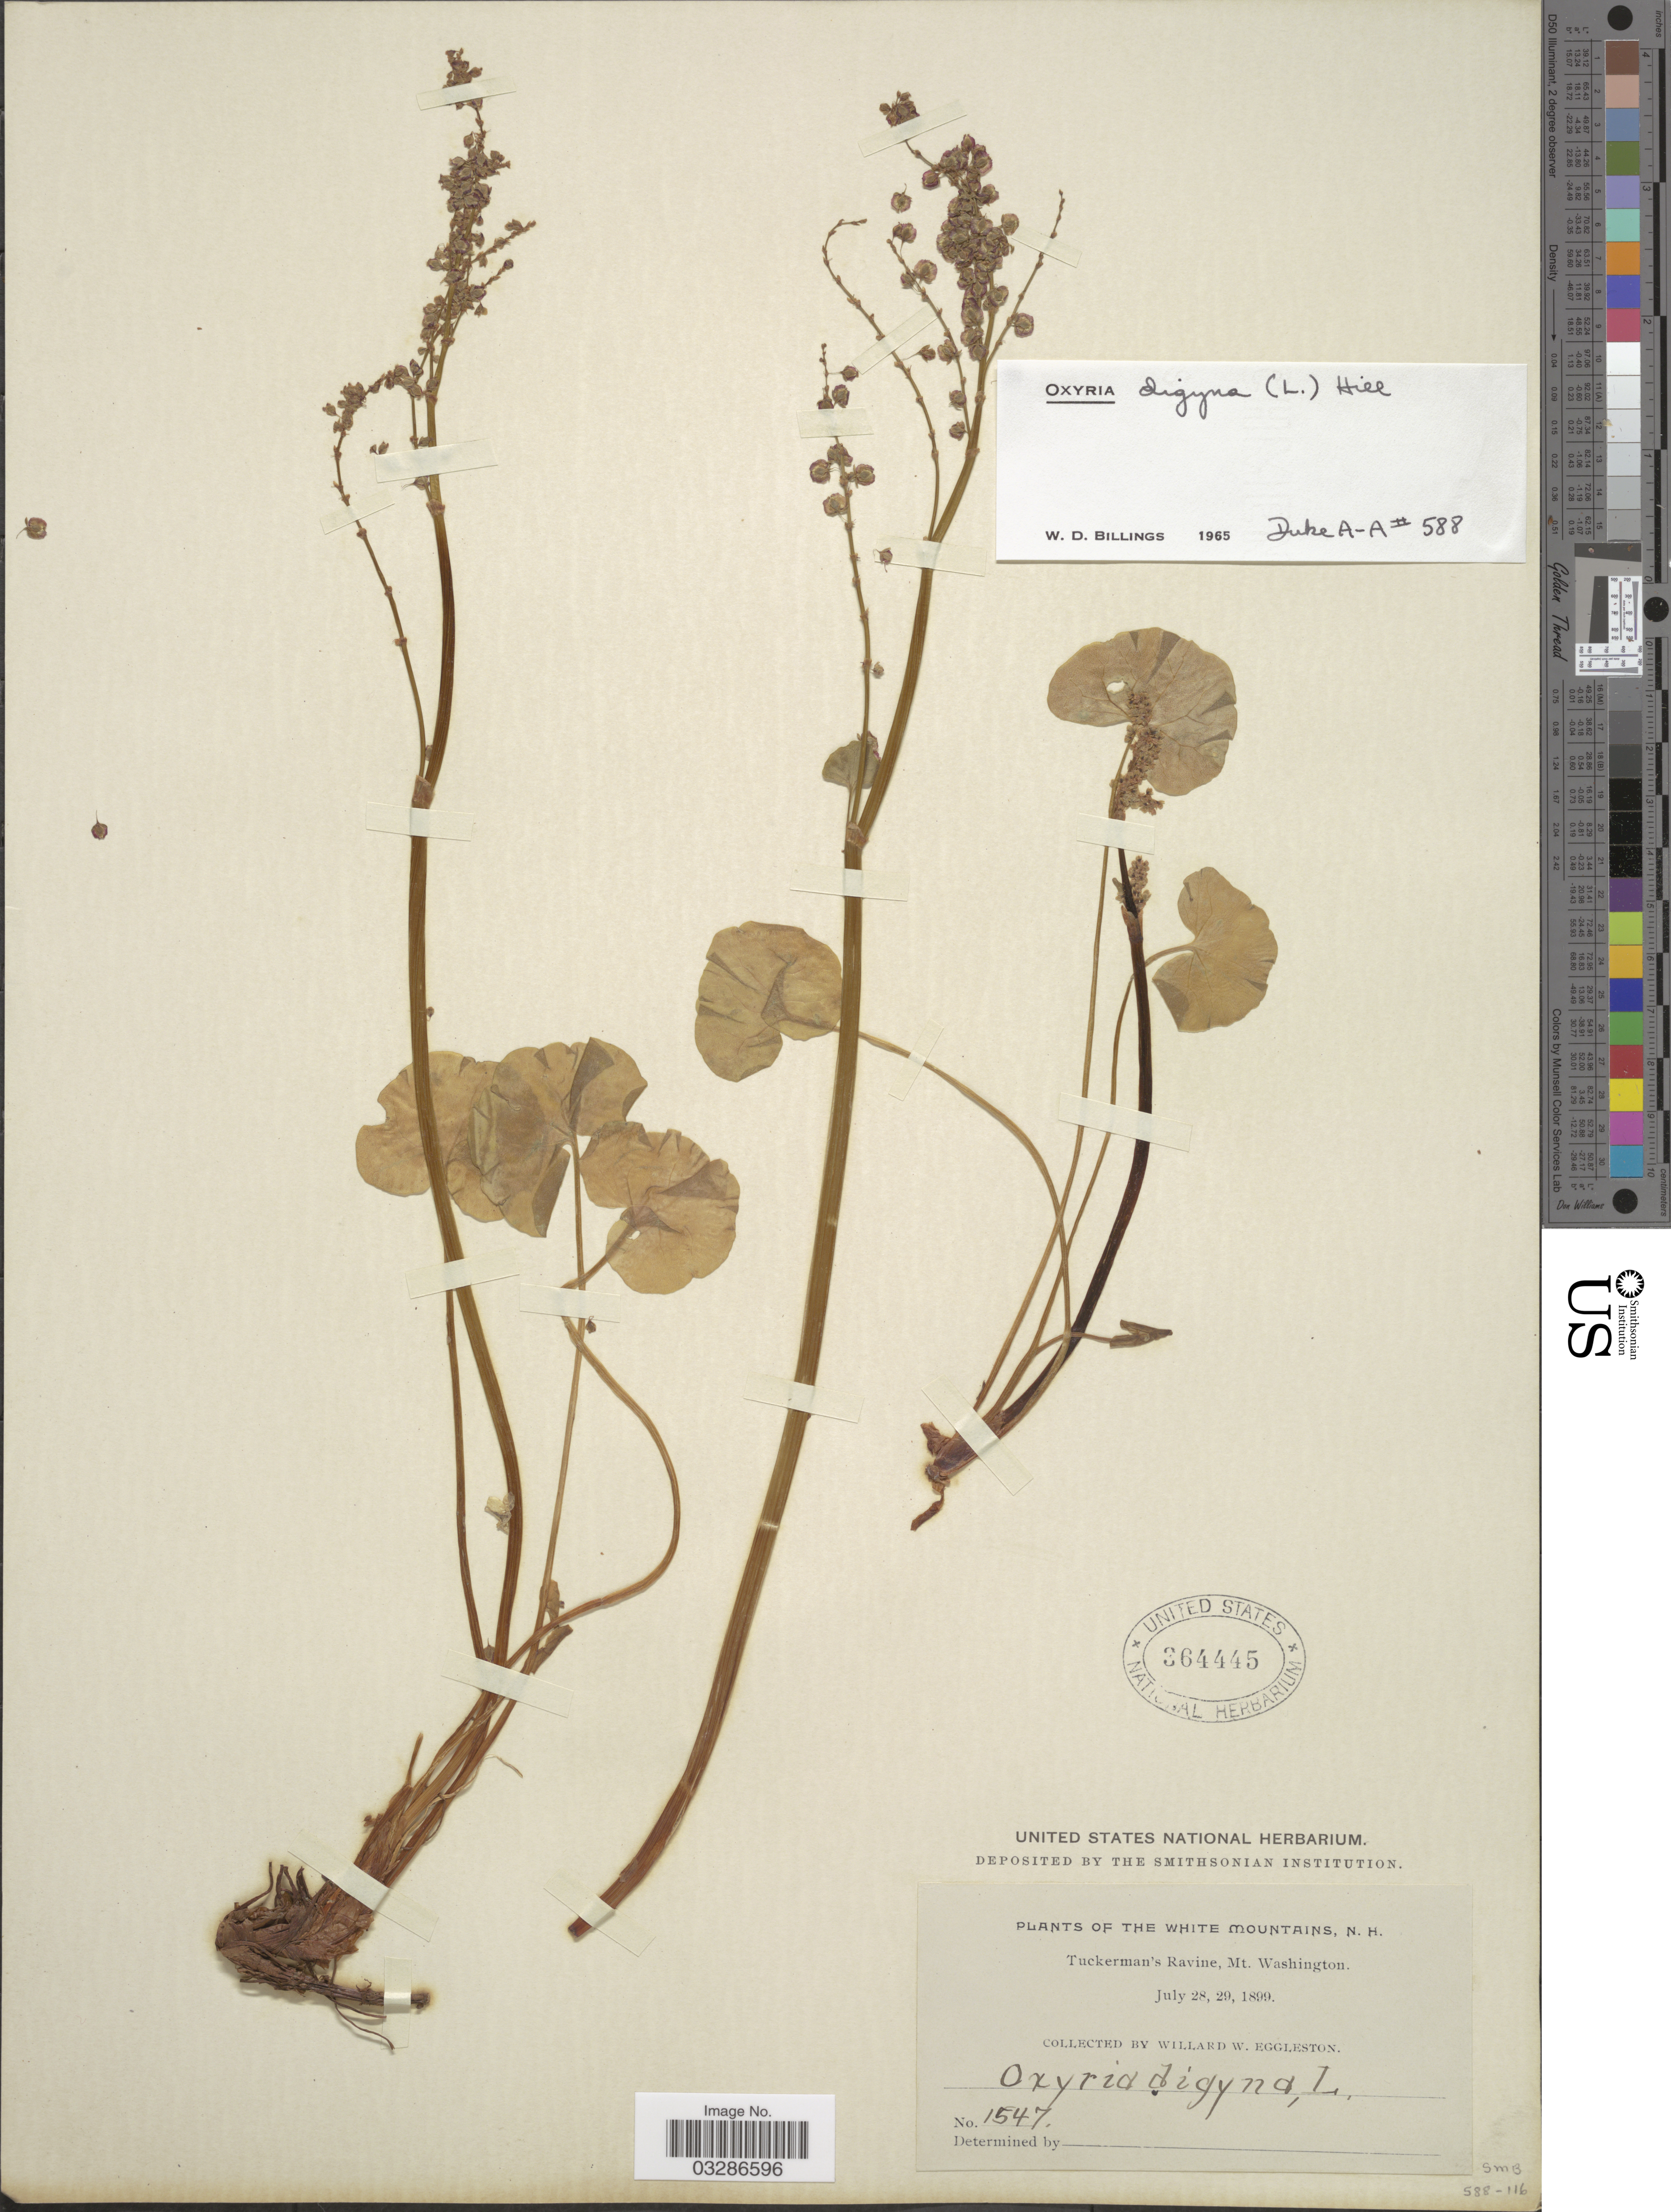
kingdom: Plantae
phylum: Tracheophyta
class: Magnoliopsida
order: Caryophyllales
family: Polygonaceae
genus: Oxyria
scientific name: Oxyria digyna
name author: (L.) Hill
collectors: W. W. Eggleston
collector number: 1547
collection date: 1899-07-28/1899-07-29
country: United States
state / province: New Hampshire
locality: The White Mountains, Tuckerman's Ravine, Mt. Washington.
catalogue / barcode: US 364445